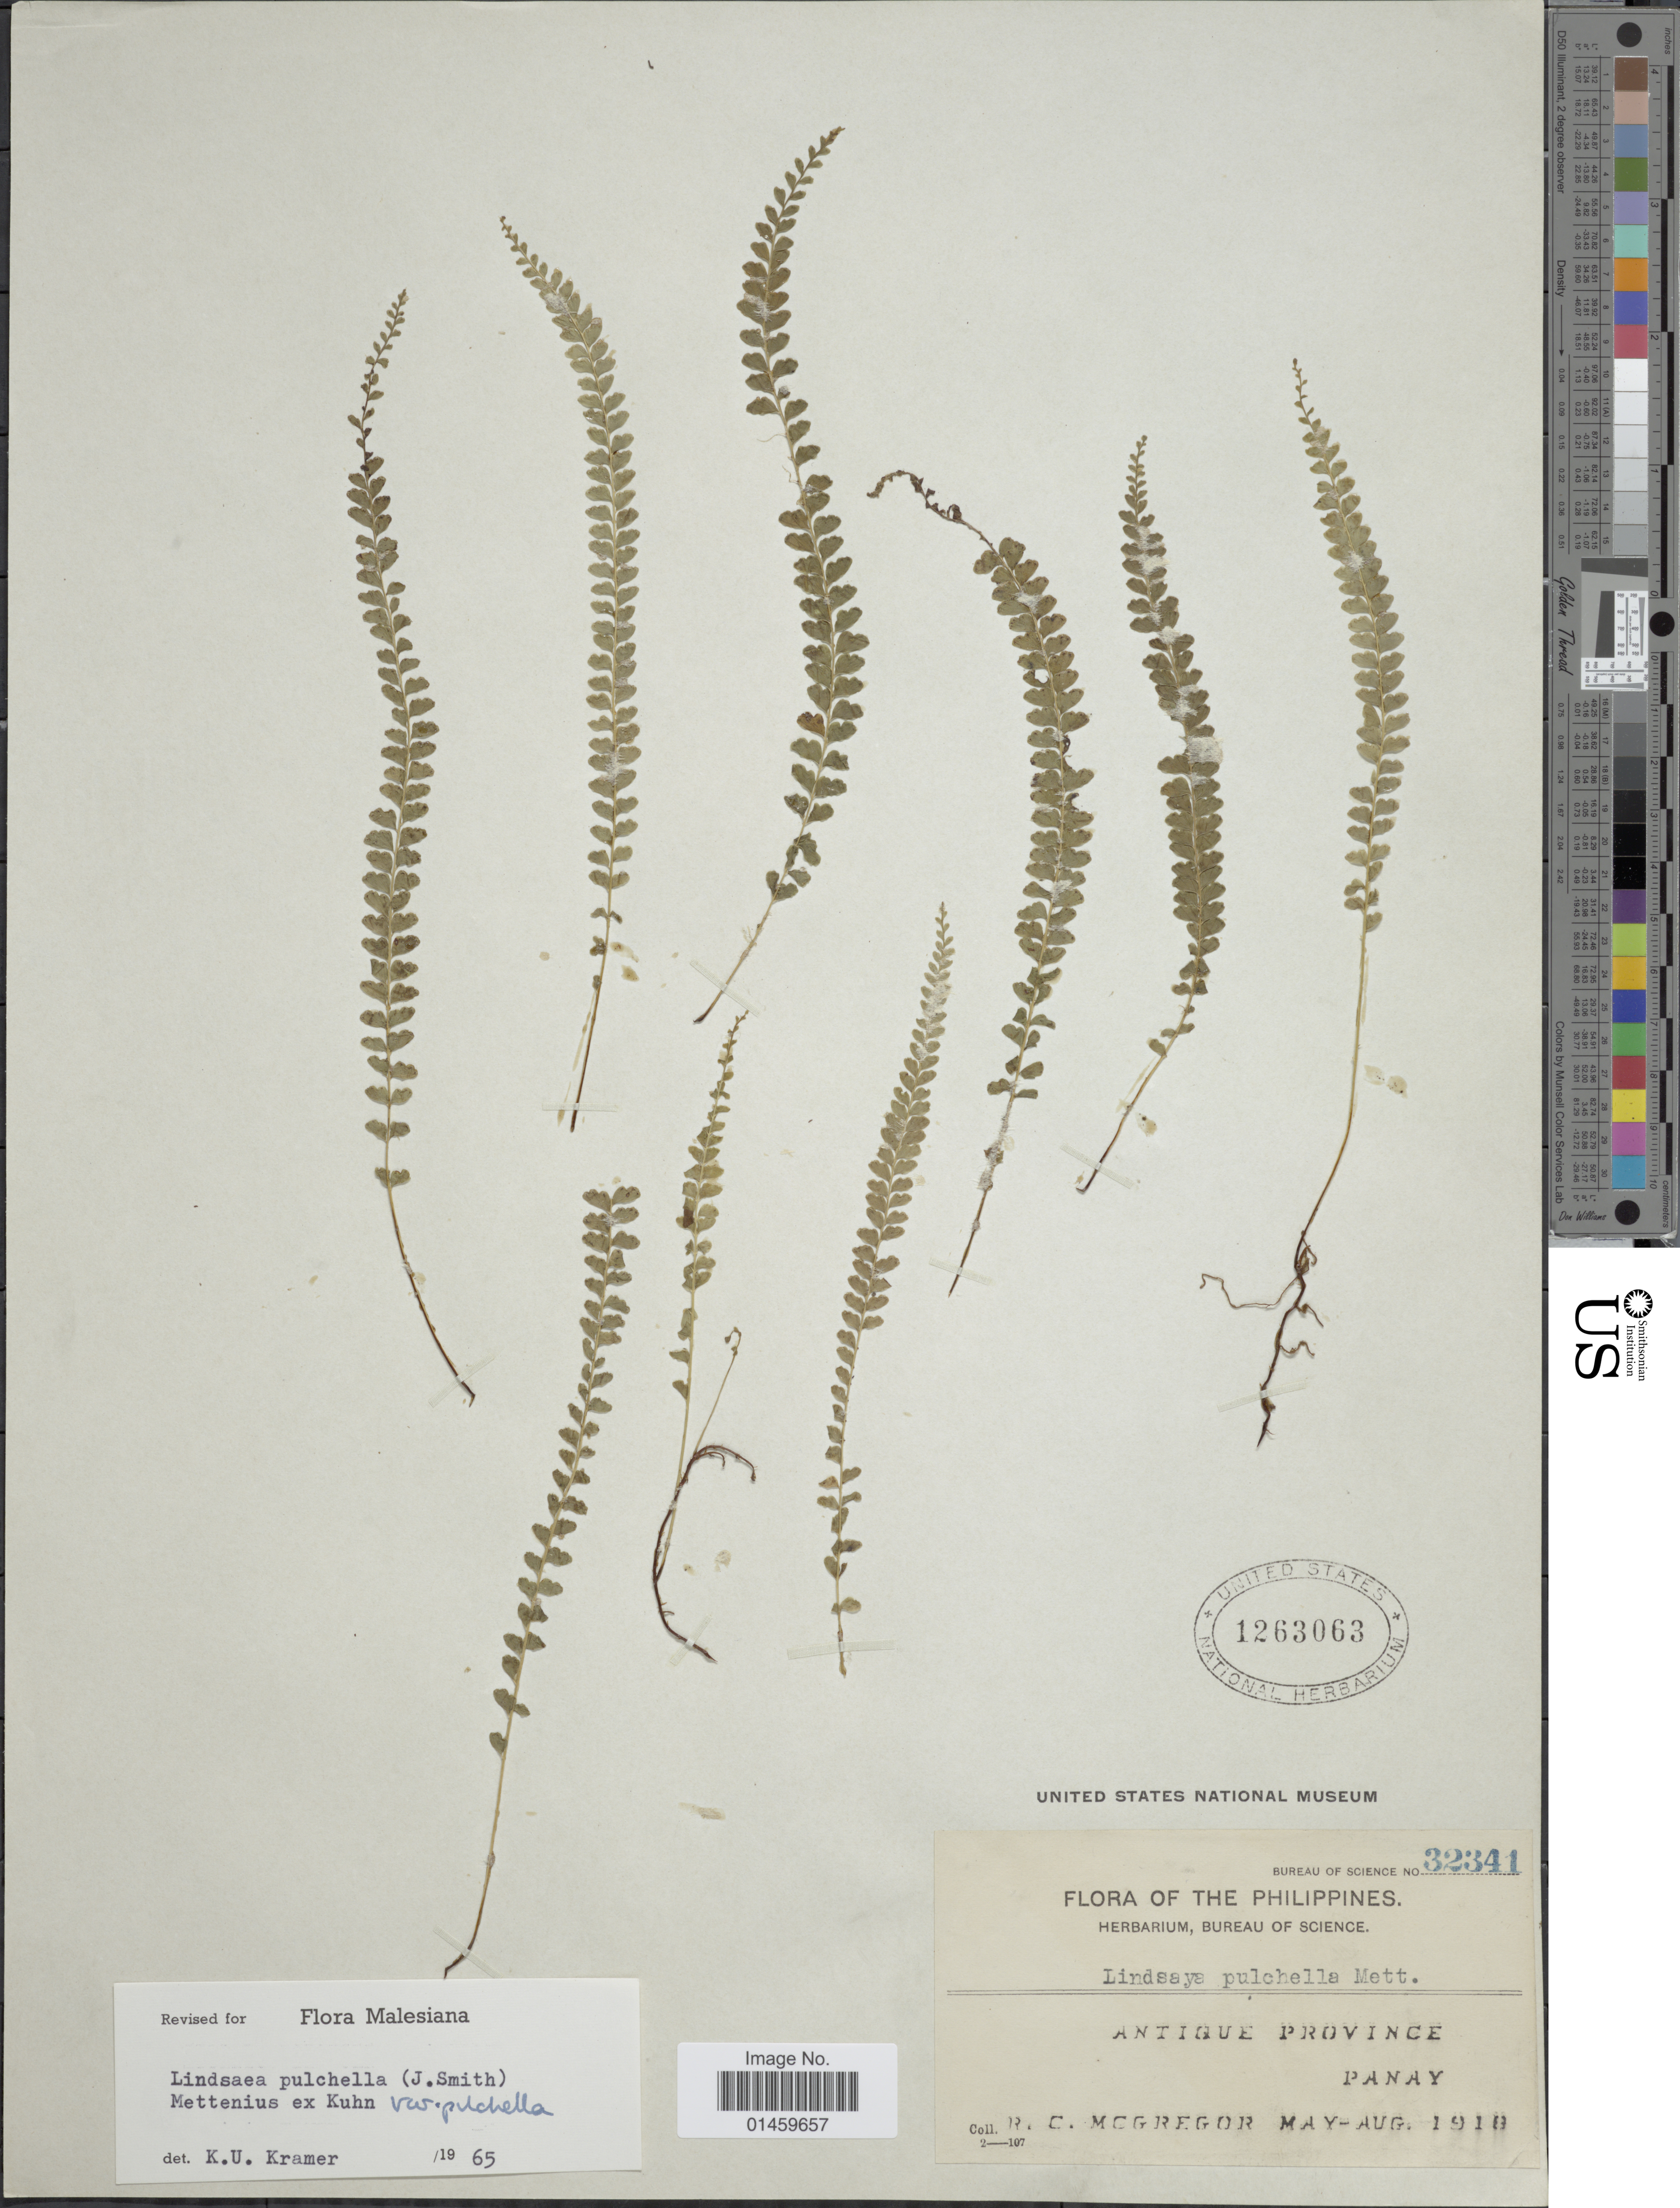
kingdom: Plantae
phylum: Tracheophyta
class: Polypodiopsida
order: Polypodiales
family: Lindsaeaceae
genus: Lindsaea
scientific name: Lindsaea pulchella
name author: (J. Sm.) Mett. ex Kuhn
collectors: R. C. McGregor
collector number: Bureau of Science 32341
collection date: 1910-05/1910-08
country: Philippines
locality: Antique Province. Panay.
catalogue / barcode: US 1263063